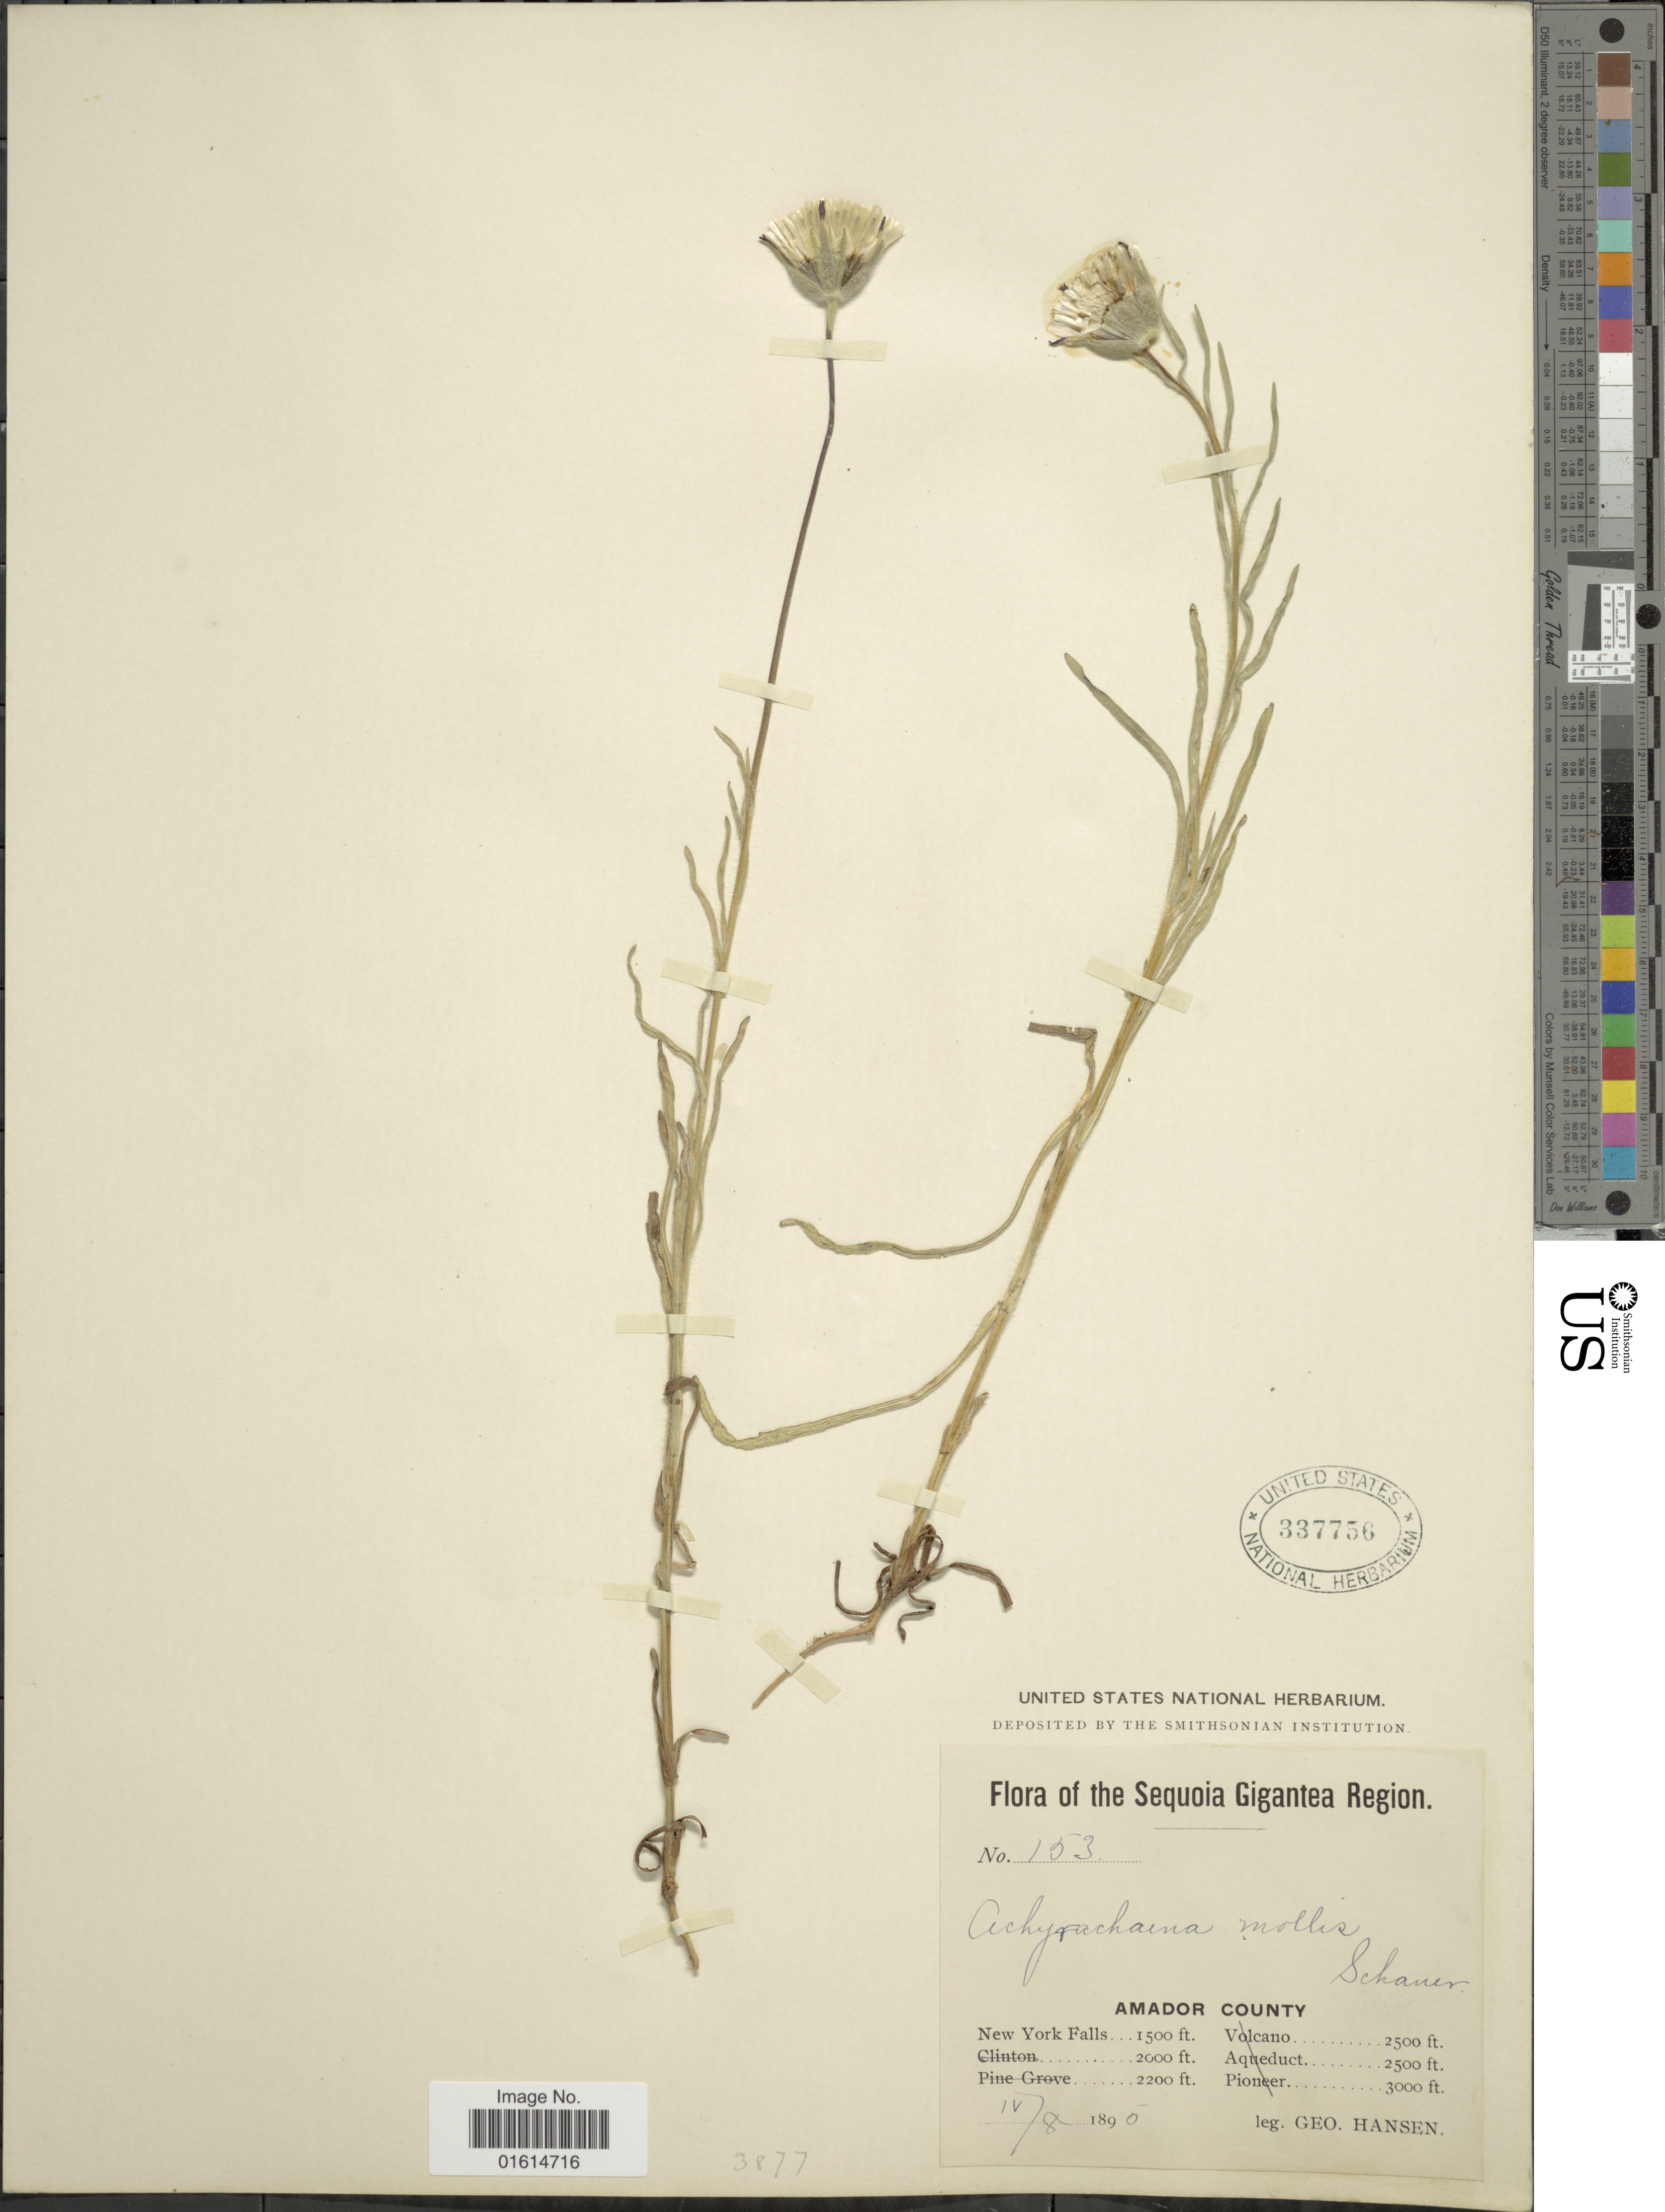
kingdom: Plantae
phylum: Tracheophyta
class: Magnoliopsida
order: Asterales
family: Asteraceae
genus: Achyrachaena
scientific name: Achyrachaena mollis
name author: Schauer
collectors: G. Hansen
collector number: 153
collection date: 1890-04-08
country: United States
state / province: California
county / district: Amador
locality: Sequoia Gigantea region, Amador County, New York Falls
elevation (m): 457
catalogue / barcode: US 337756